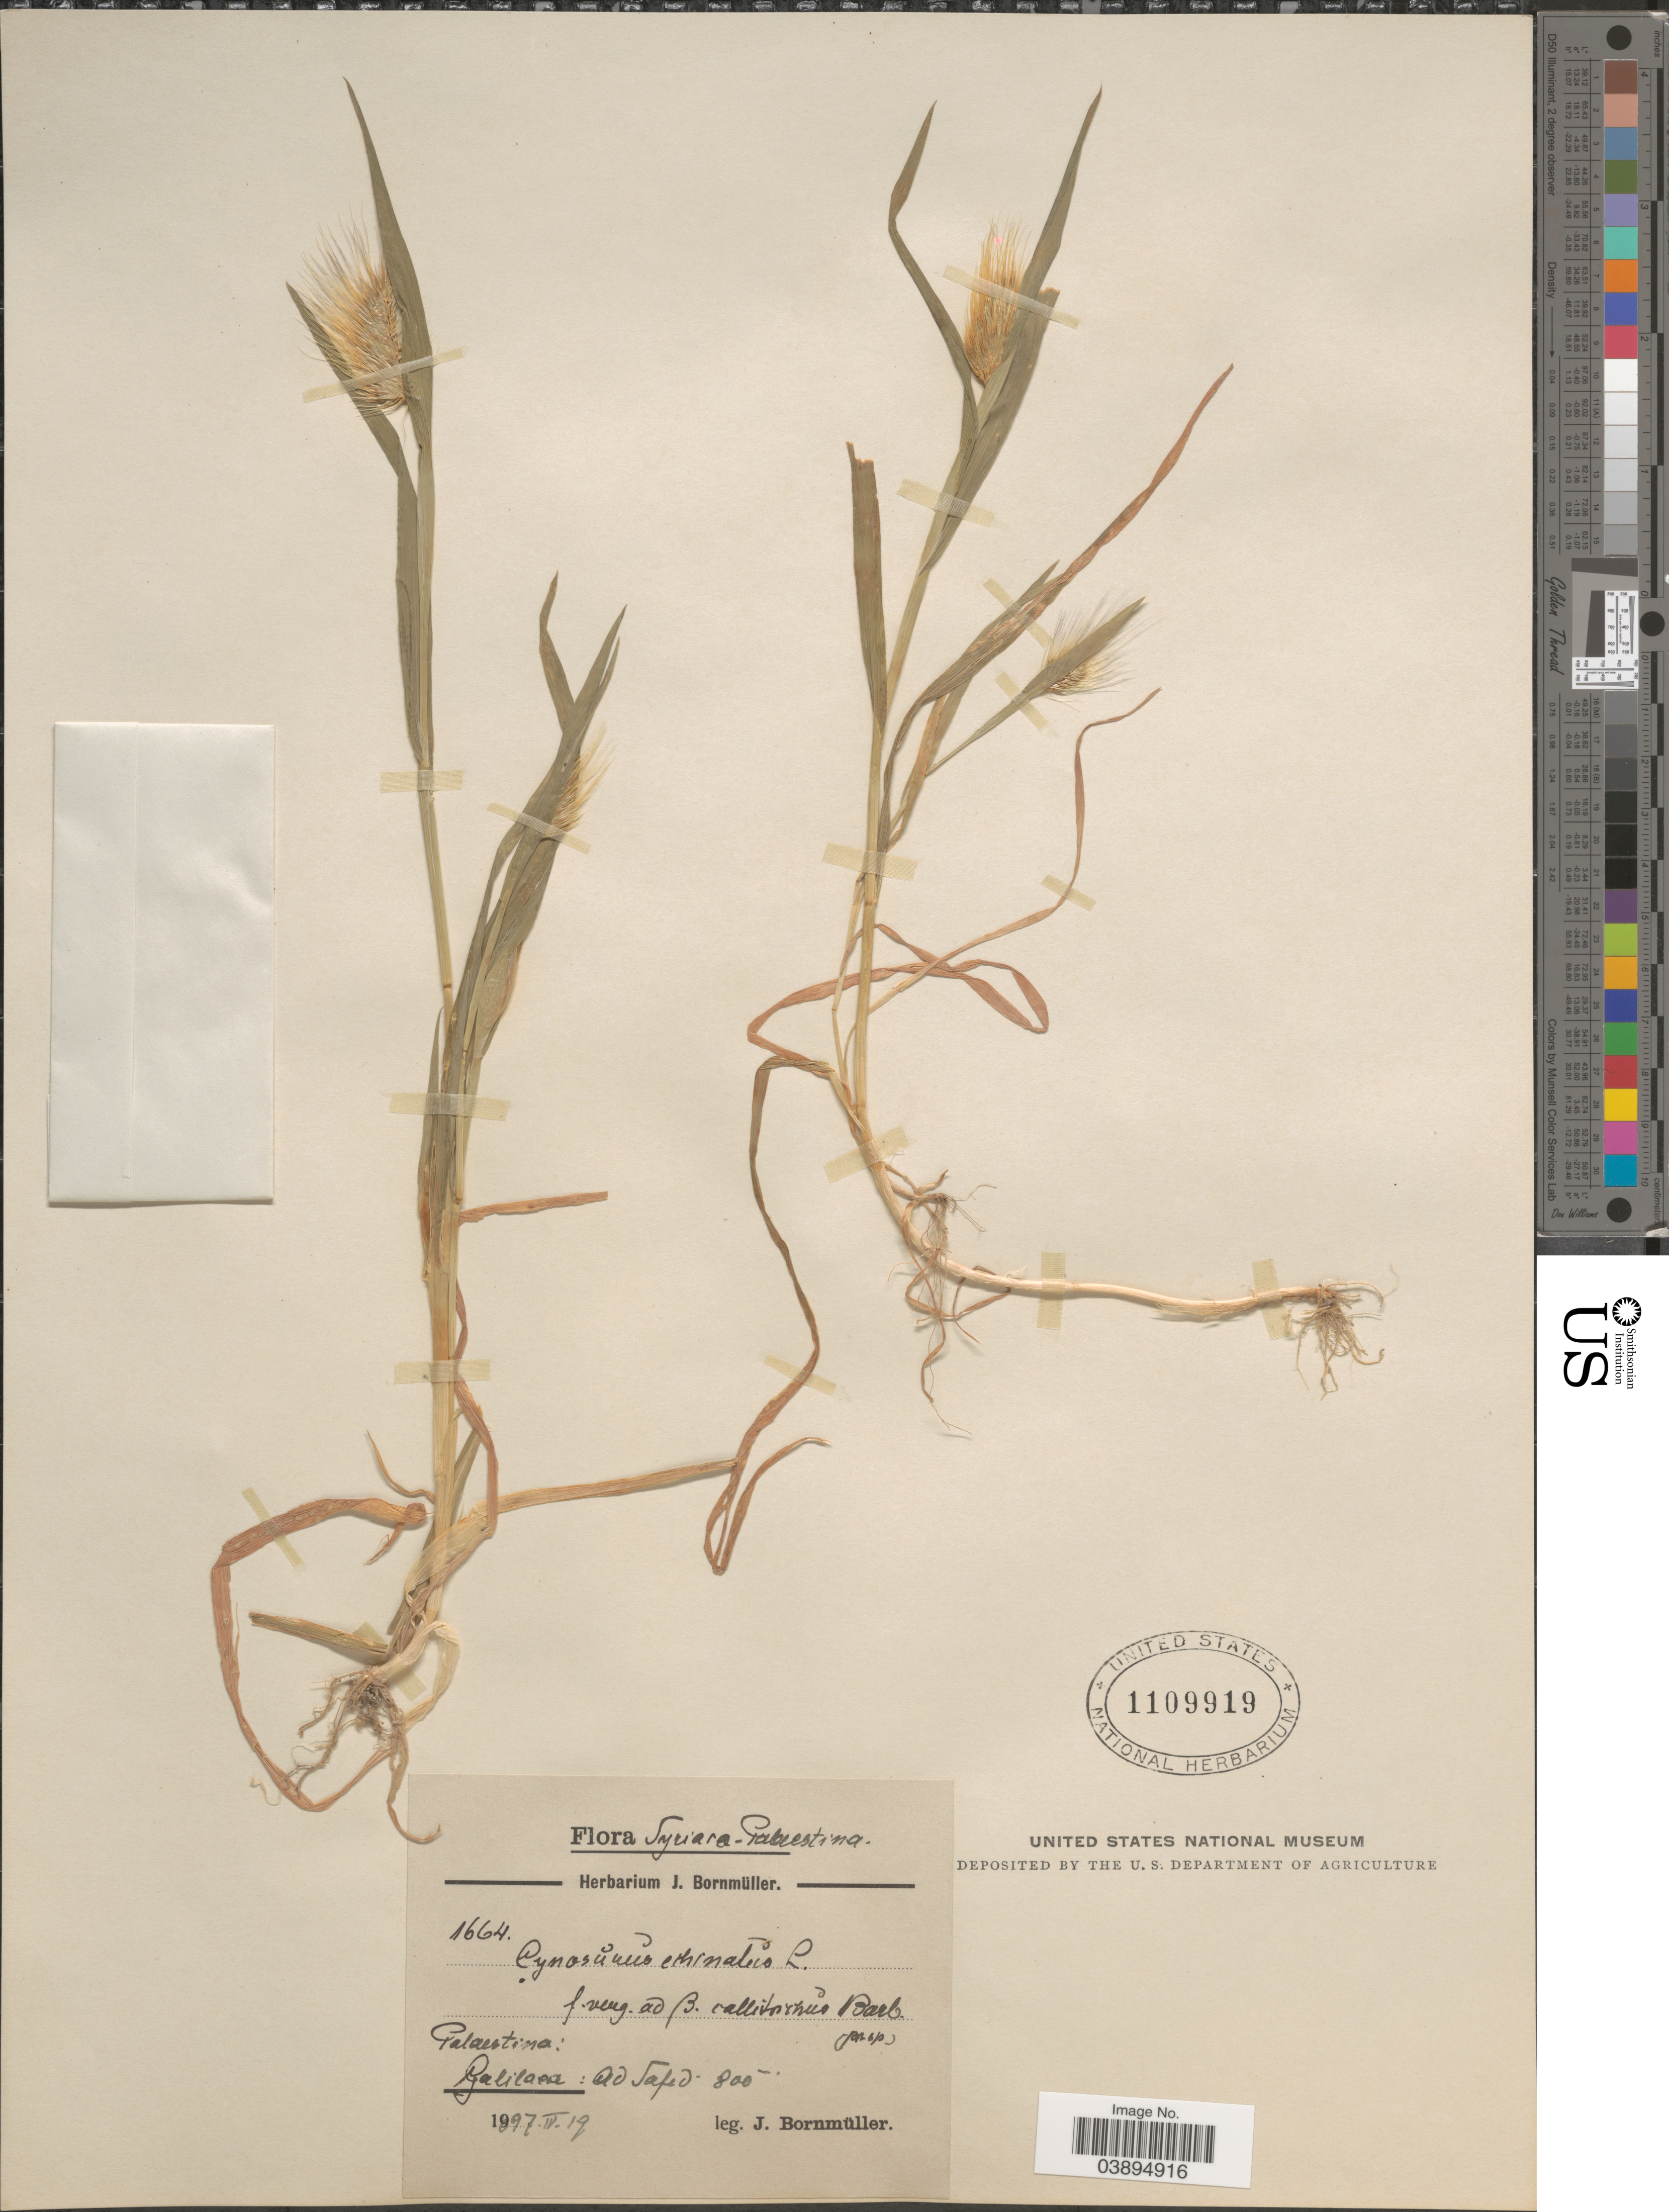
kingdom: Plantae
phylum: Tracheophyta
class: Liliopsida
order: Poales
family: Poaceae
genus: Cynosurus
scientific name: Cynosurus echinatus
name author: L.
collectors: J. Bornmüller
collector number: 1664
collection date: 1897-04-19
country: Israel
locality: Syriara-Palaestina. Palaestina: Galilaea: Ad Safed.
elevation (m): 800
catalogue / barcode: US 1109919